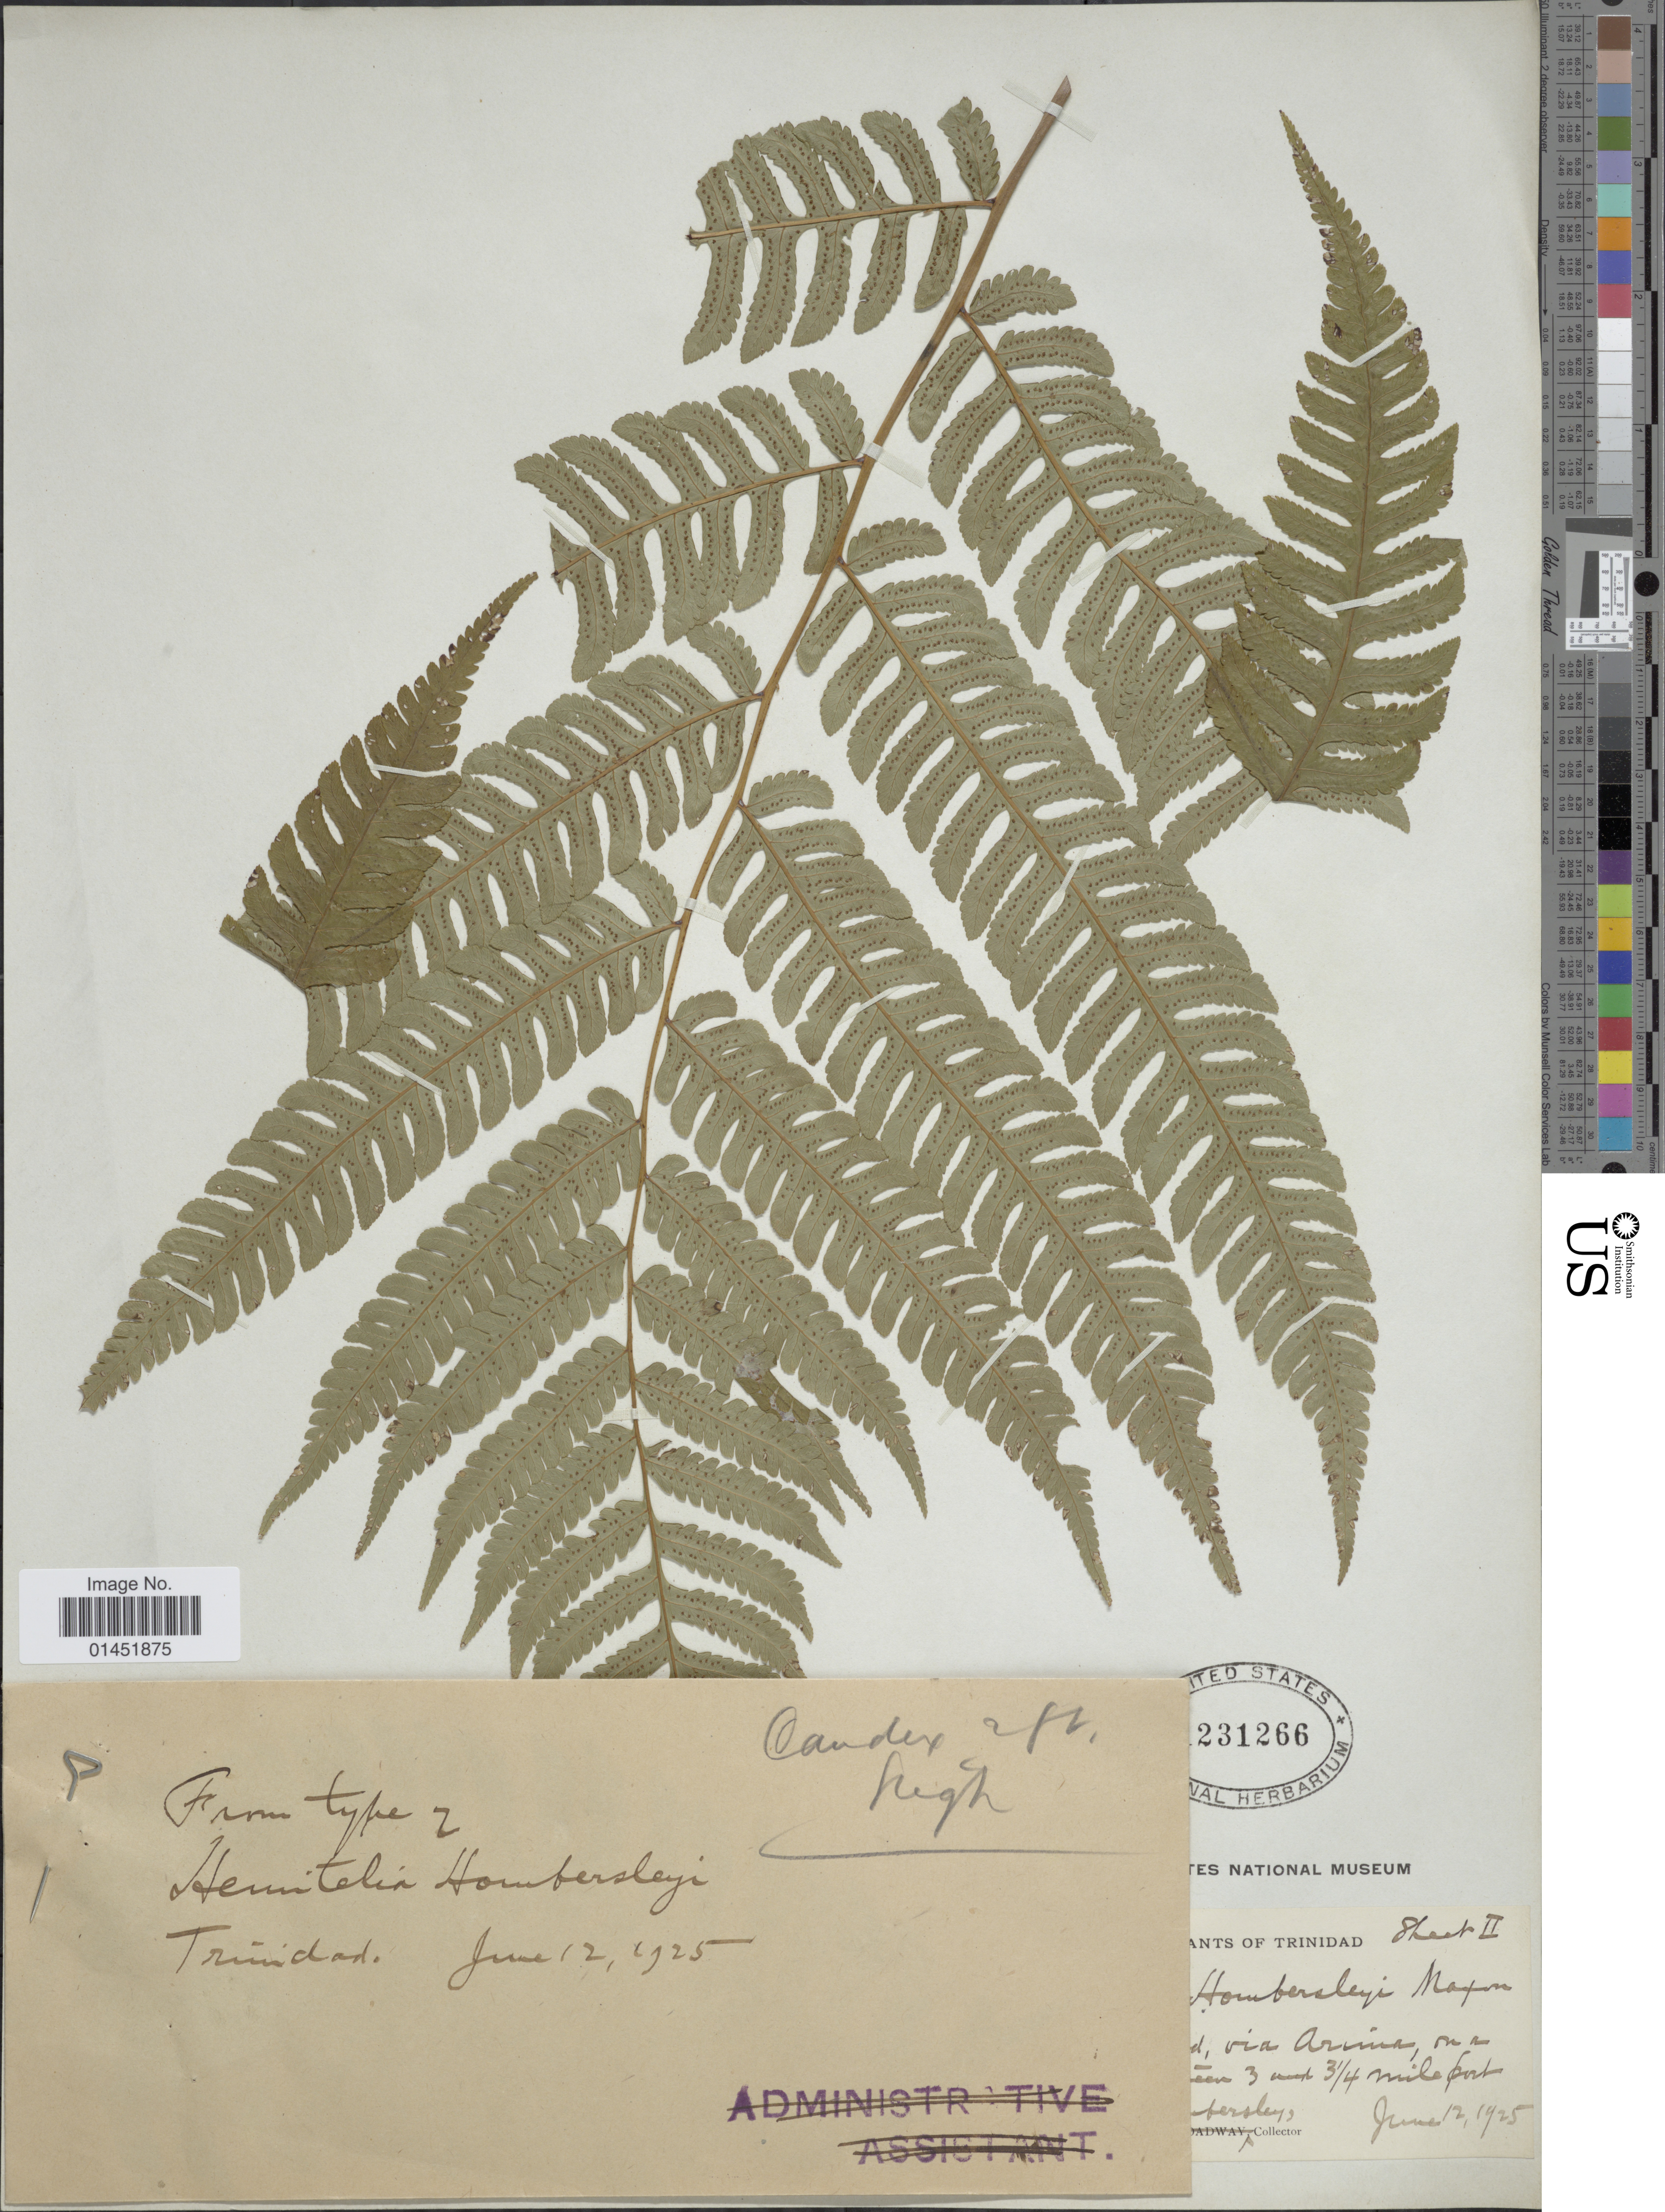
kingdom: Plantae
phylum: Tracheophyta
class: Polypodiopsida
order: Cyatheales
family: Cyatheaceae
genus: Cyathea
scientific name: Cyathea hombersleyi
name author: (Maxon) Stolze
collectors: Hombersley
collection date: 1925-06-12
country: Trinidad and Tobago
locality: Trinidad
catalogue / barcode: US 231266